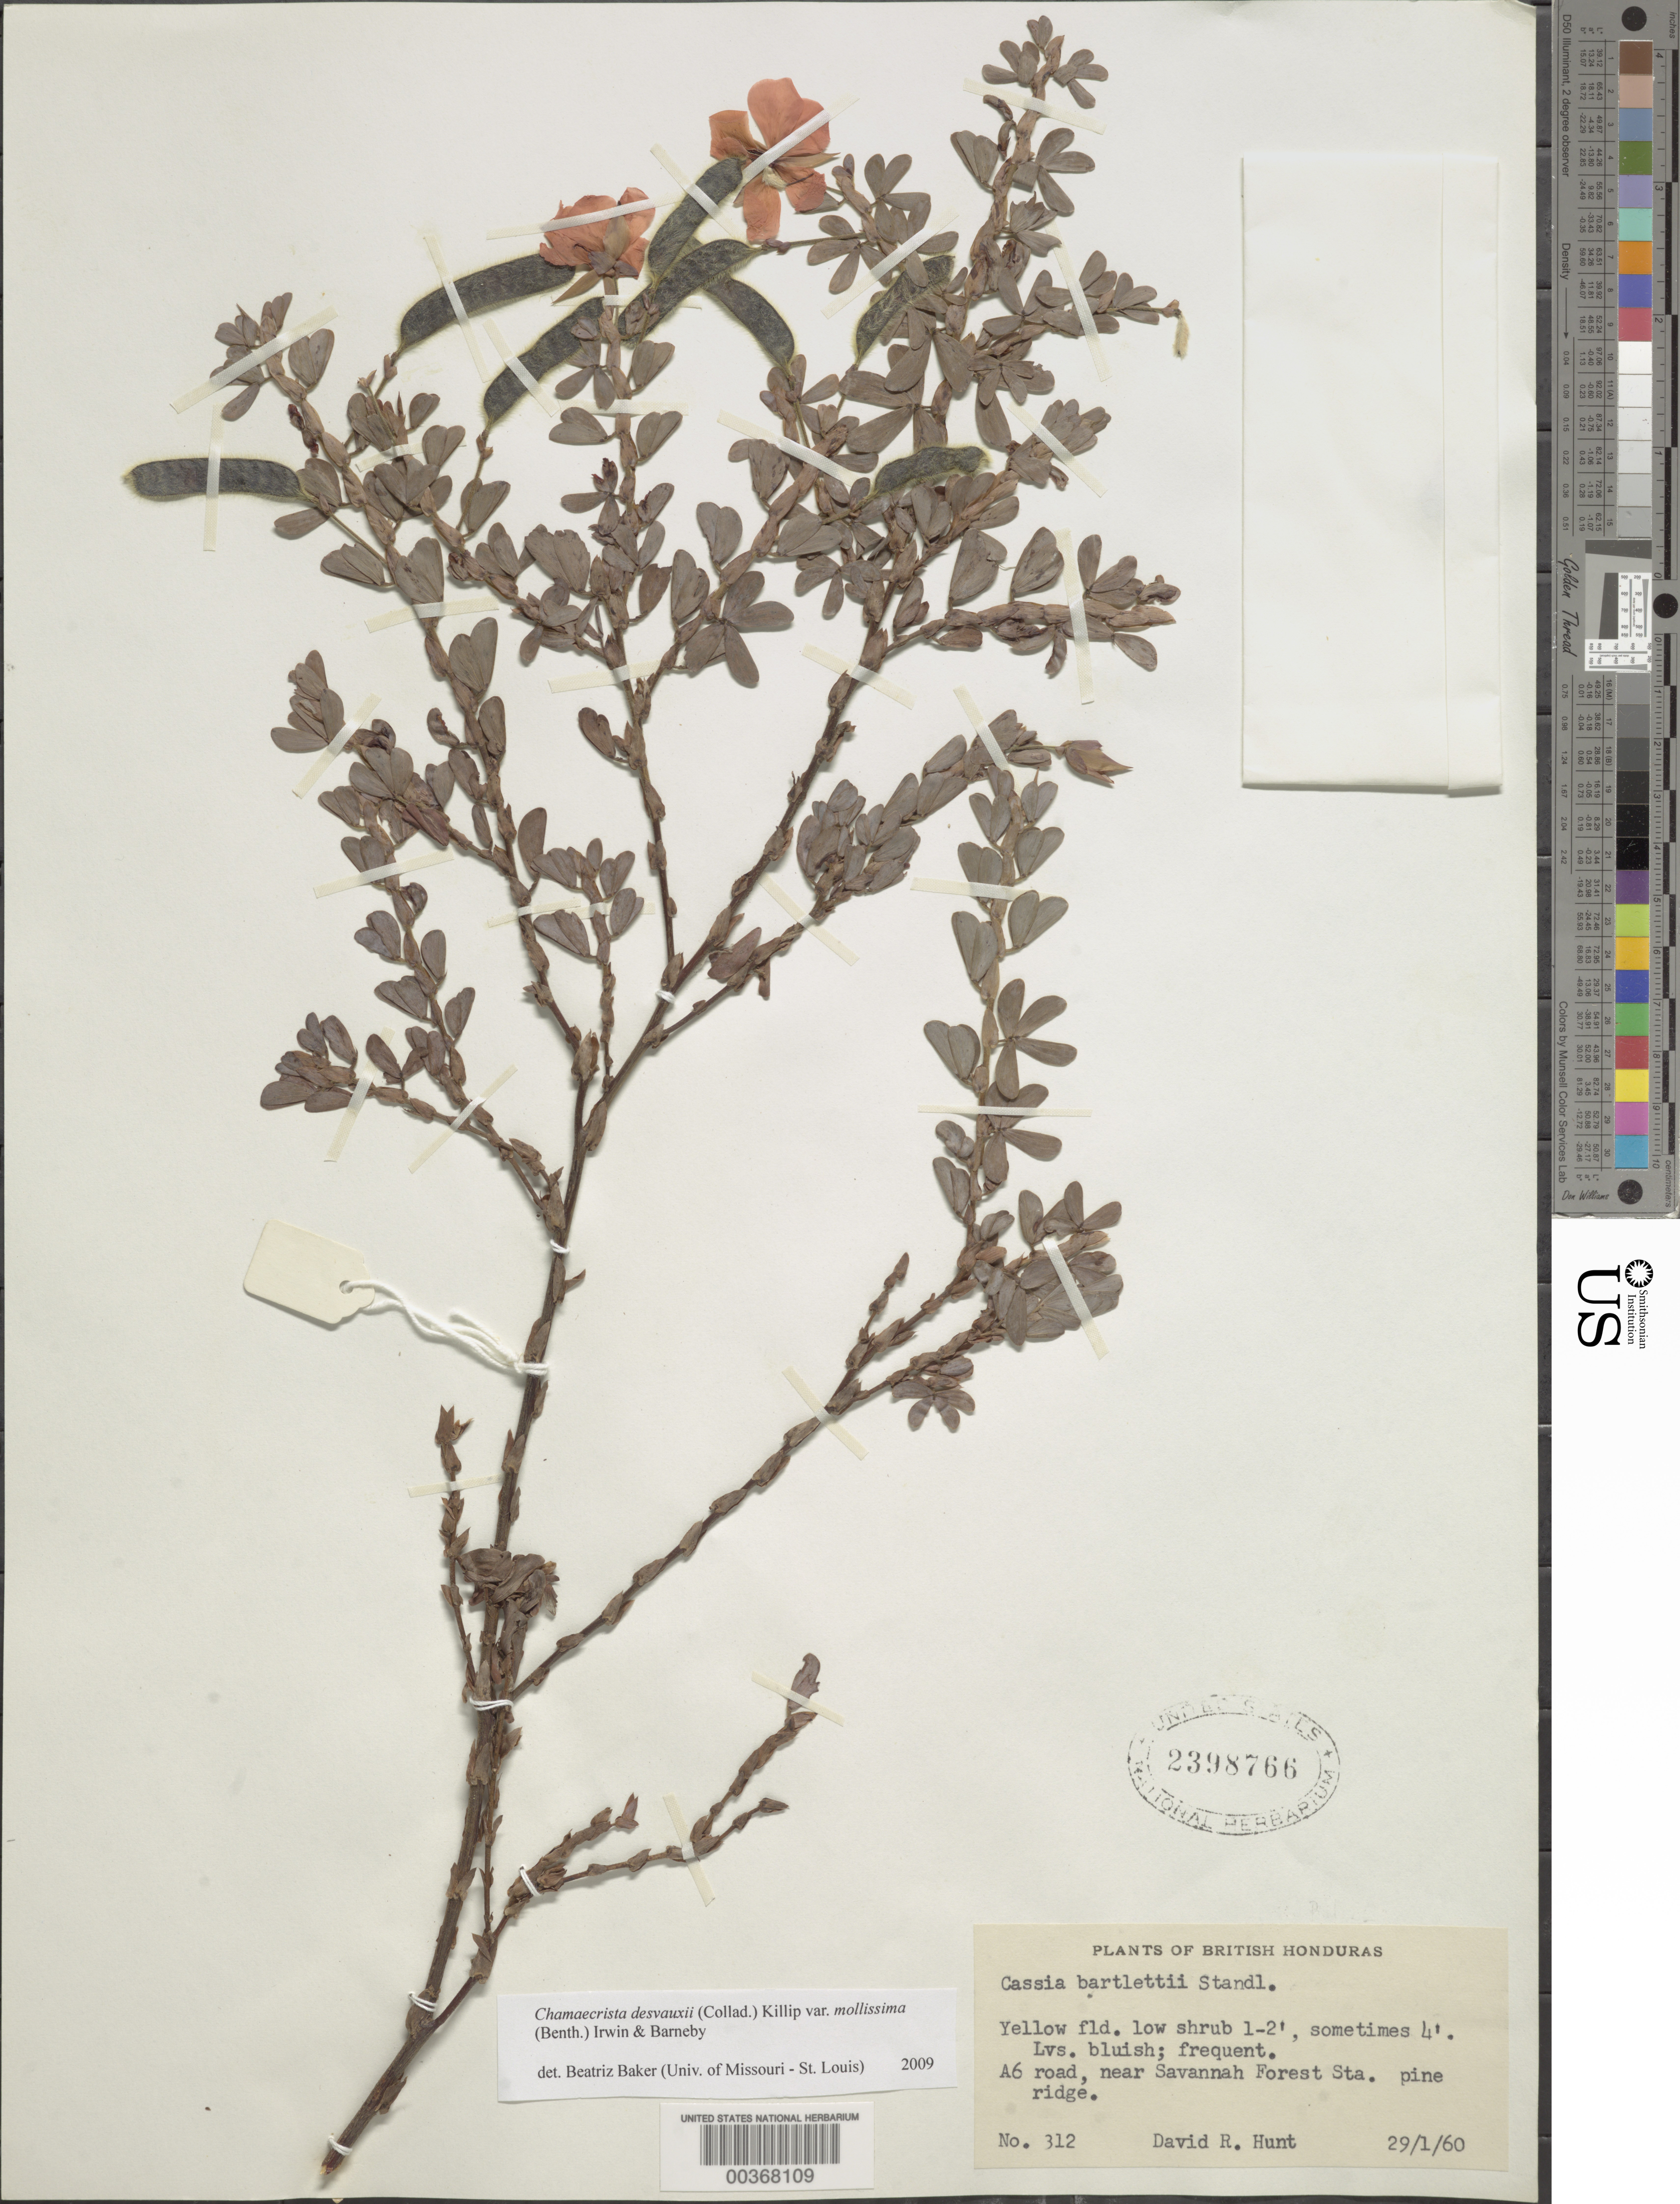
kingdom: Plantae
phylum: Tracheophyta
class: Magnoliopsida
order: Fabales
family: Fabaceae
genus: Chamaecrista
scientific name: Chamaecrista desvauxii var. mollissima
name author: (Benth.) H.S. Irwin & Barneby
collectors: D. R. Hunt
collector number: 312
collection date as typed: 29 Jan 1960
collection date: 1960-01-29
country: Belize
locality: A6 road, near Savannah Forest Station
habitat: Pine ridge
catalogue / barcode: US 2398766